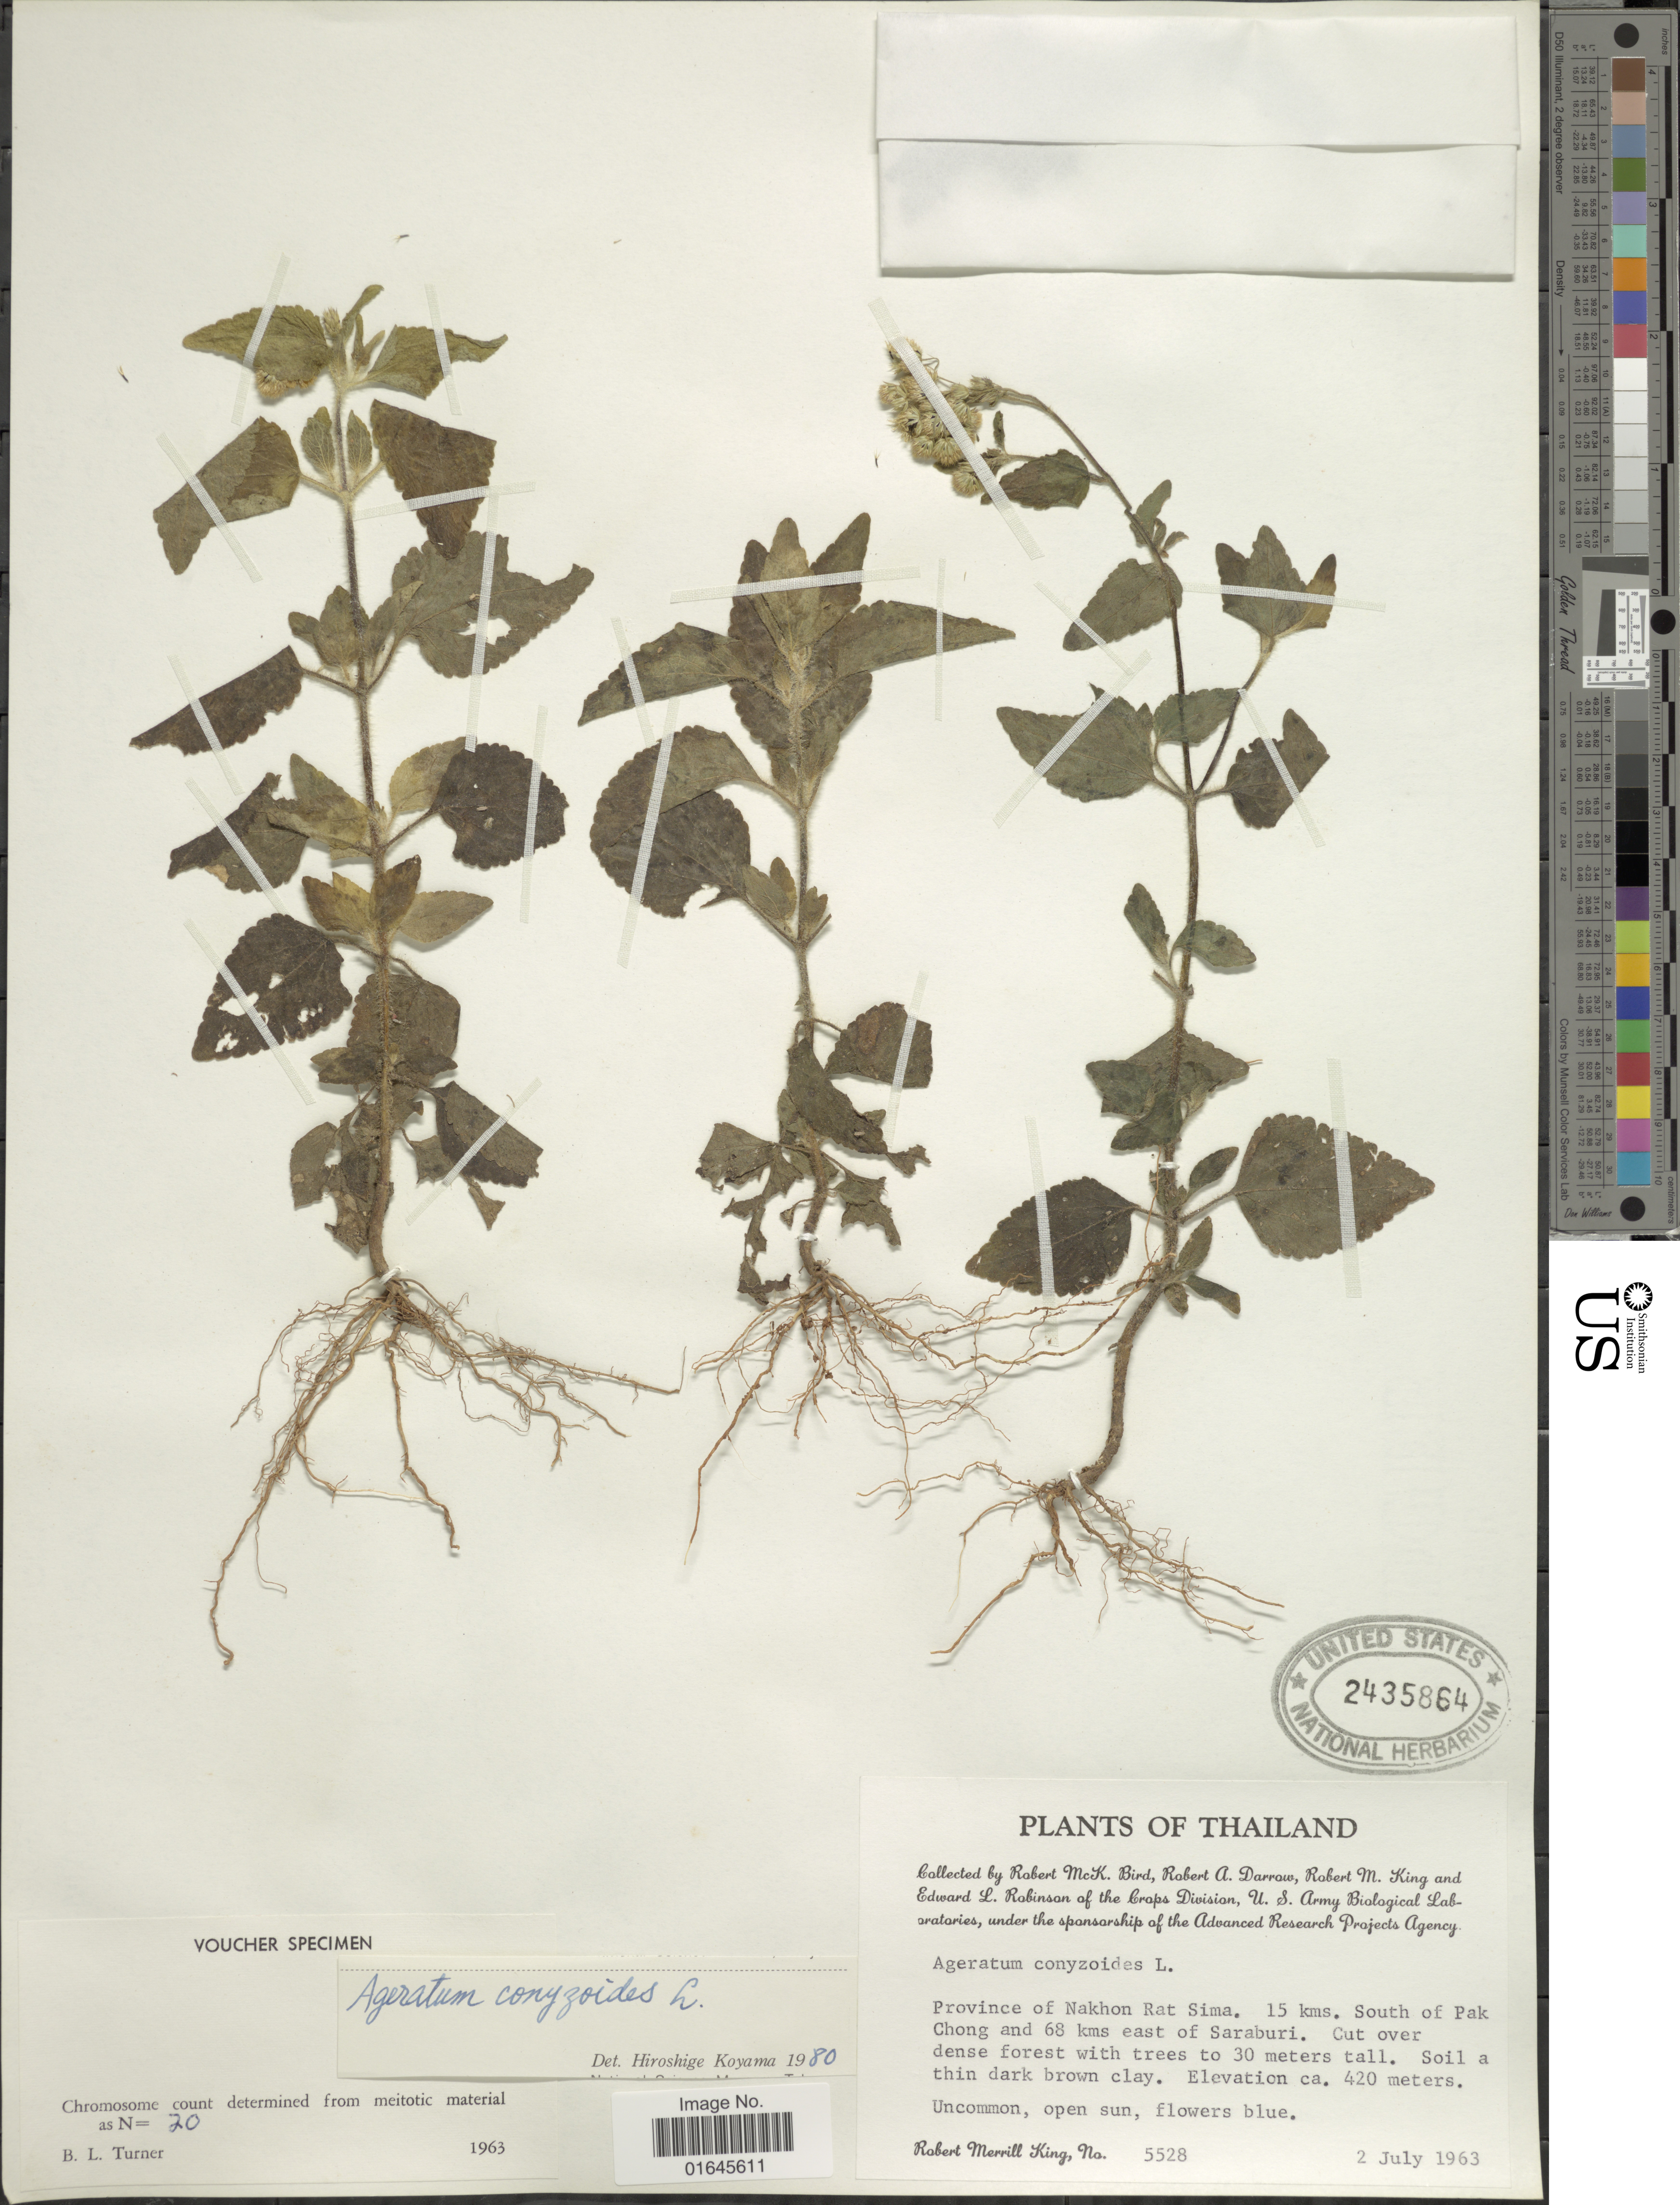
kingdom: Plantae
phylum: Tracheophyta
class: Magnoliopsida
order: Asterales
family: Asteraceae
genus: Ageratum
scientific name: Ageratum conyzoides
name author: L.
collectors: R. M. King, R. M. Bird, R. A. Darrow & E. L. Robinson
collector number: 5528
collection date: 1963-07-02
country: Thailand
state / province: Nakhon Ratchasima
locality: Province of Nakhon Rat Sima, 15 kms. South of Pak Chong and 68 kms east of Saraburi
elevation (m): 420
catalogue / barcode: US 2435864